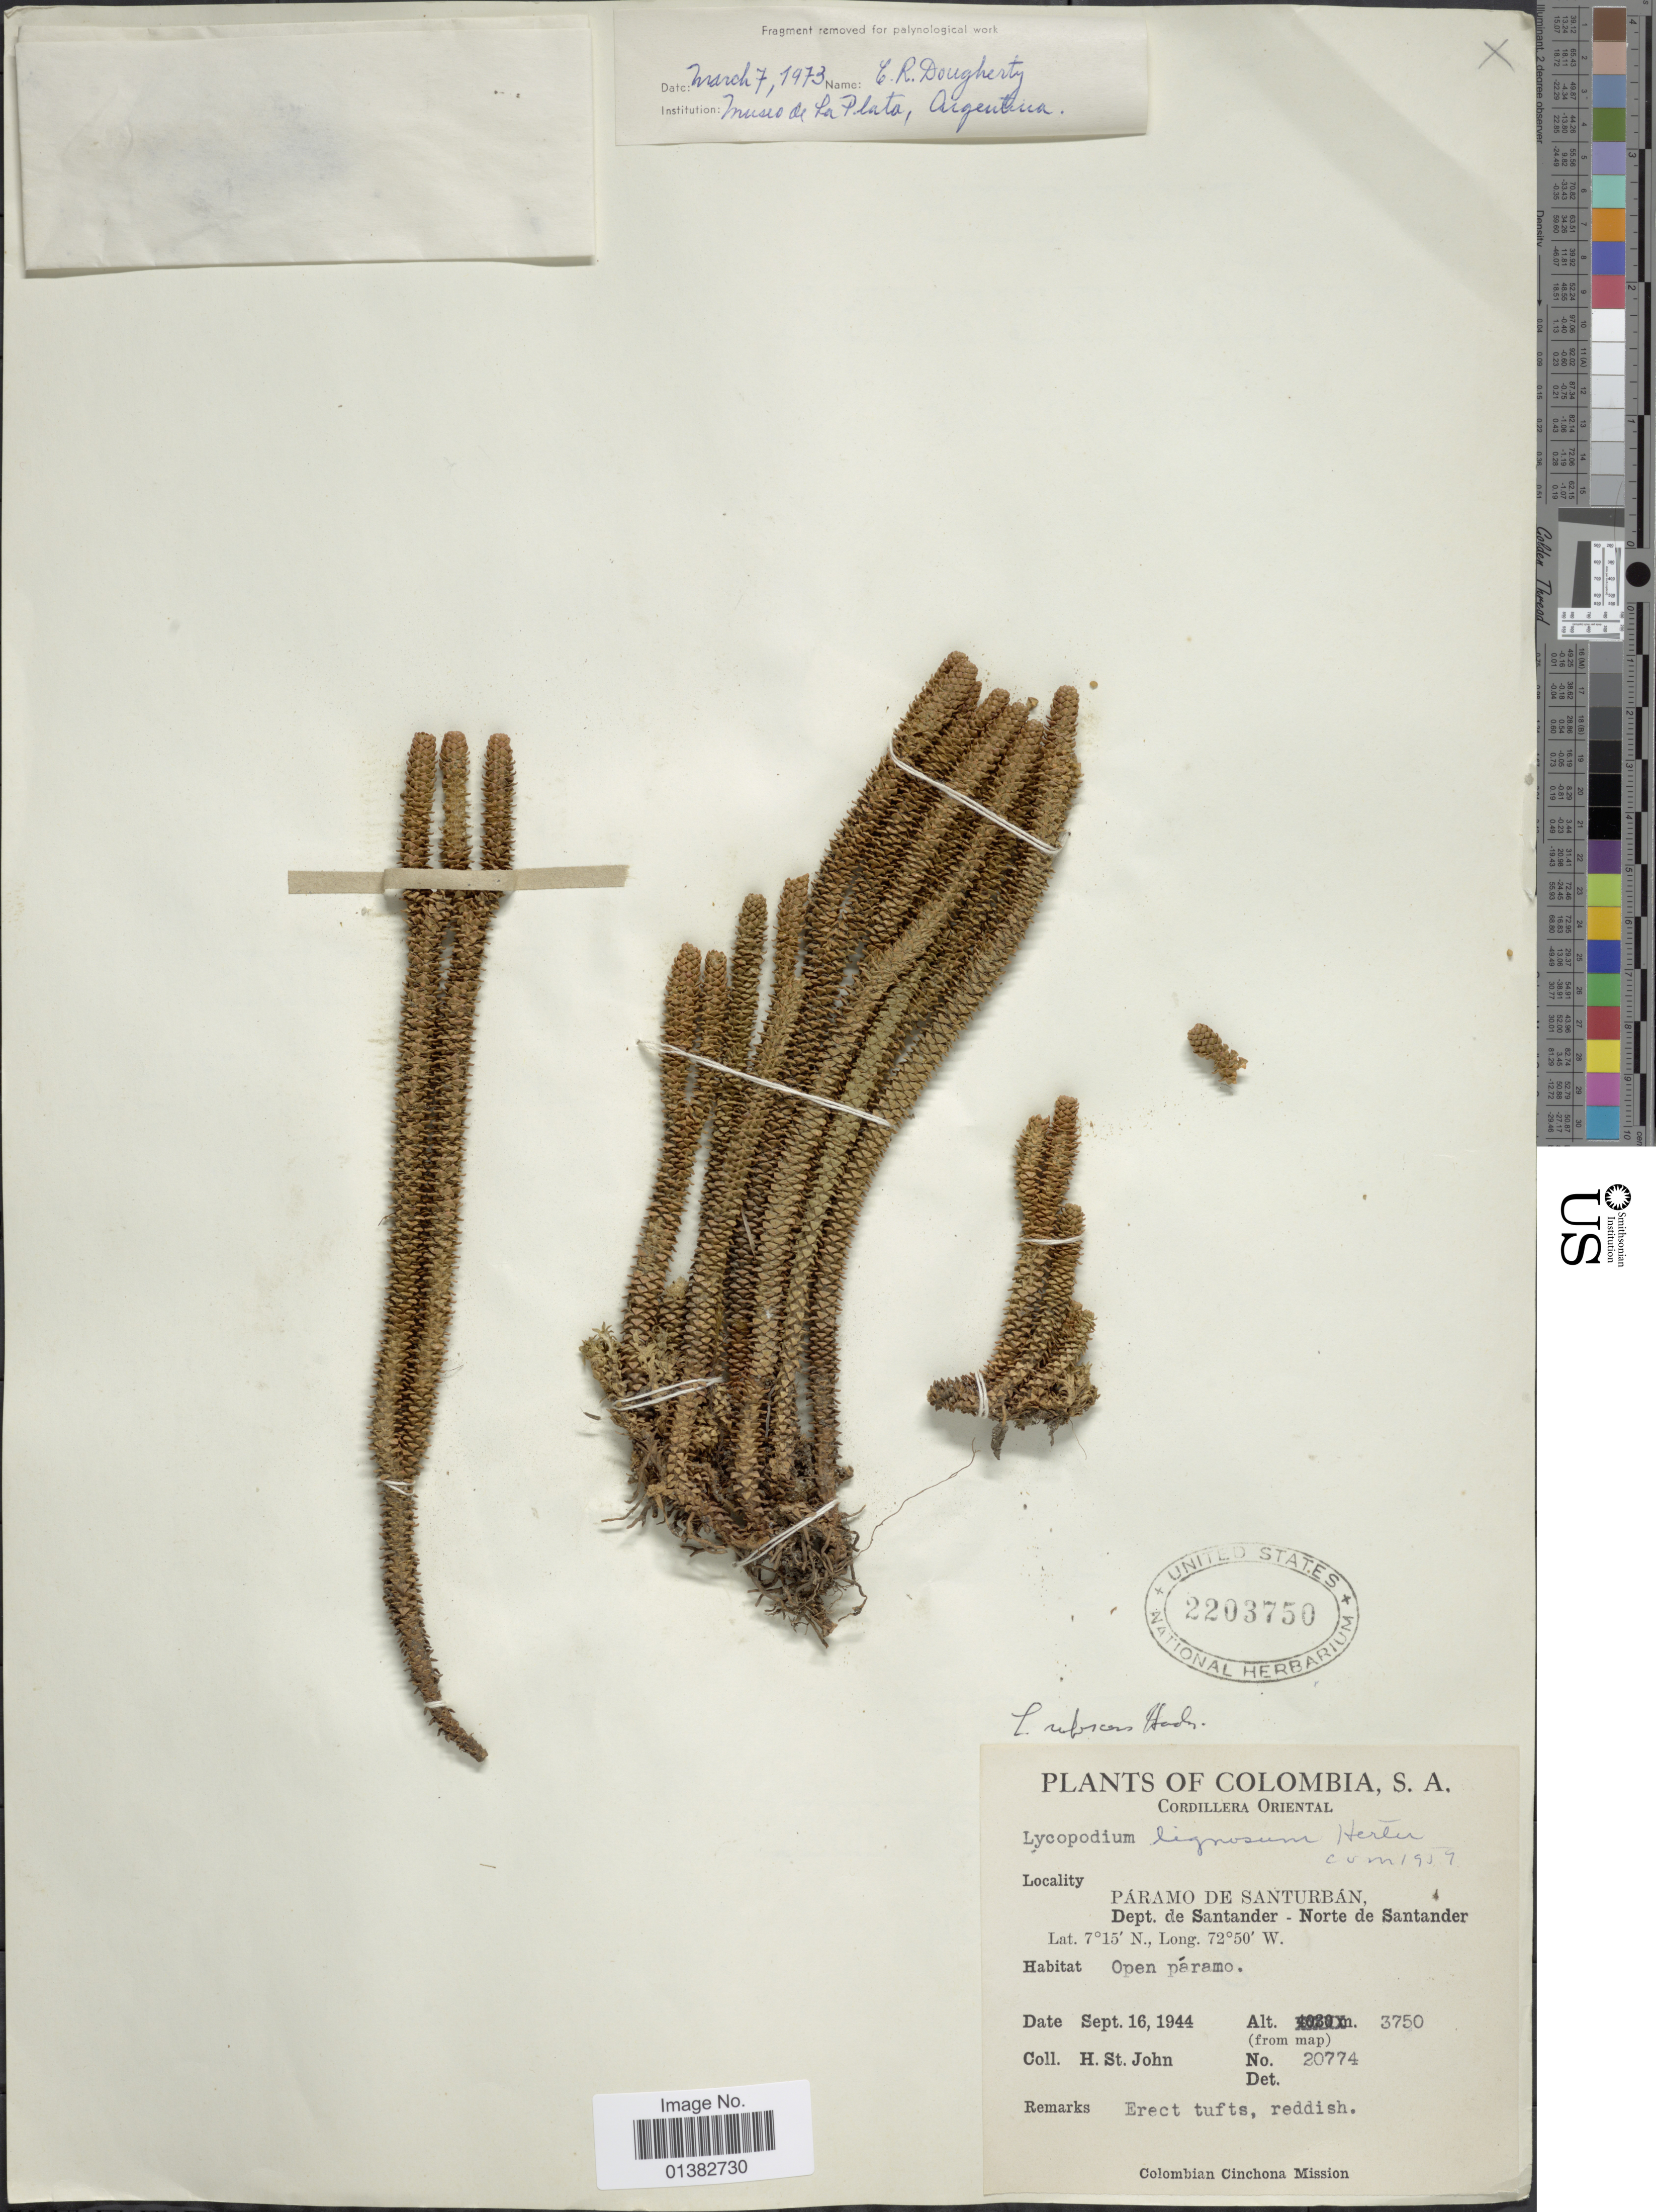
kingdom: Plantae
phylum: Tracheophyta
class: Lycopodiopsida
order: Lycopodiales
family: Lycopodiaceae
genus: Phlegmariurus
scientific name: Phlegmariurus rufescens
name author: (Hook.) B. Øllg.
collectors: H. St. John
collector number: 20774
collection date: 1944-09-16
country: Colombia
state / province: Santander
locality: Cordillera Oriental, Páramo de Santurbán, Norte de Santander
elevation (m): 3750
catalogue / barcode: US 2203750